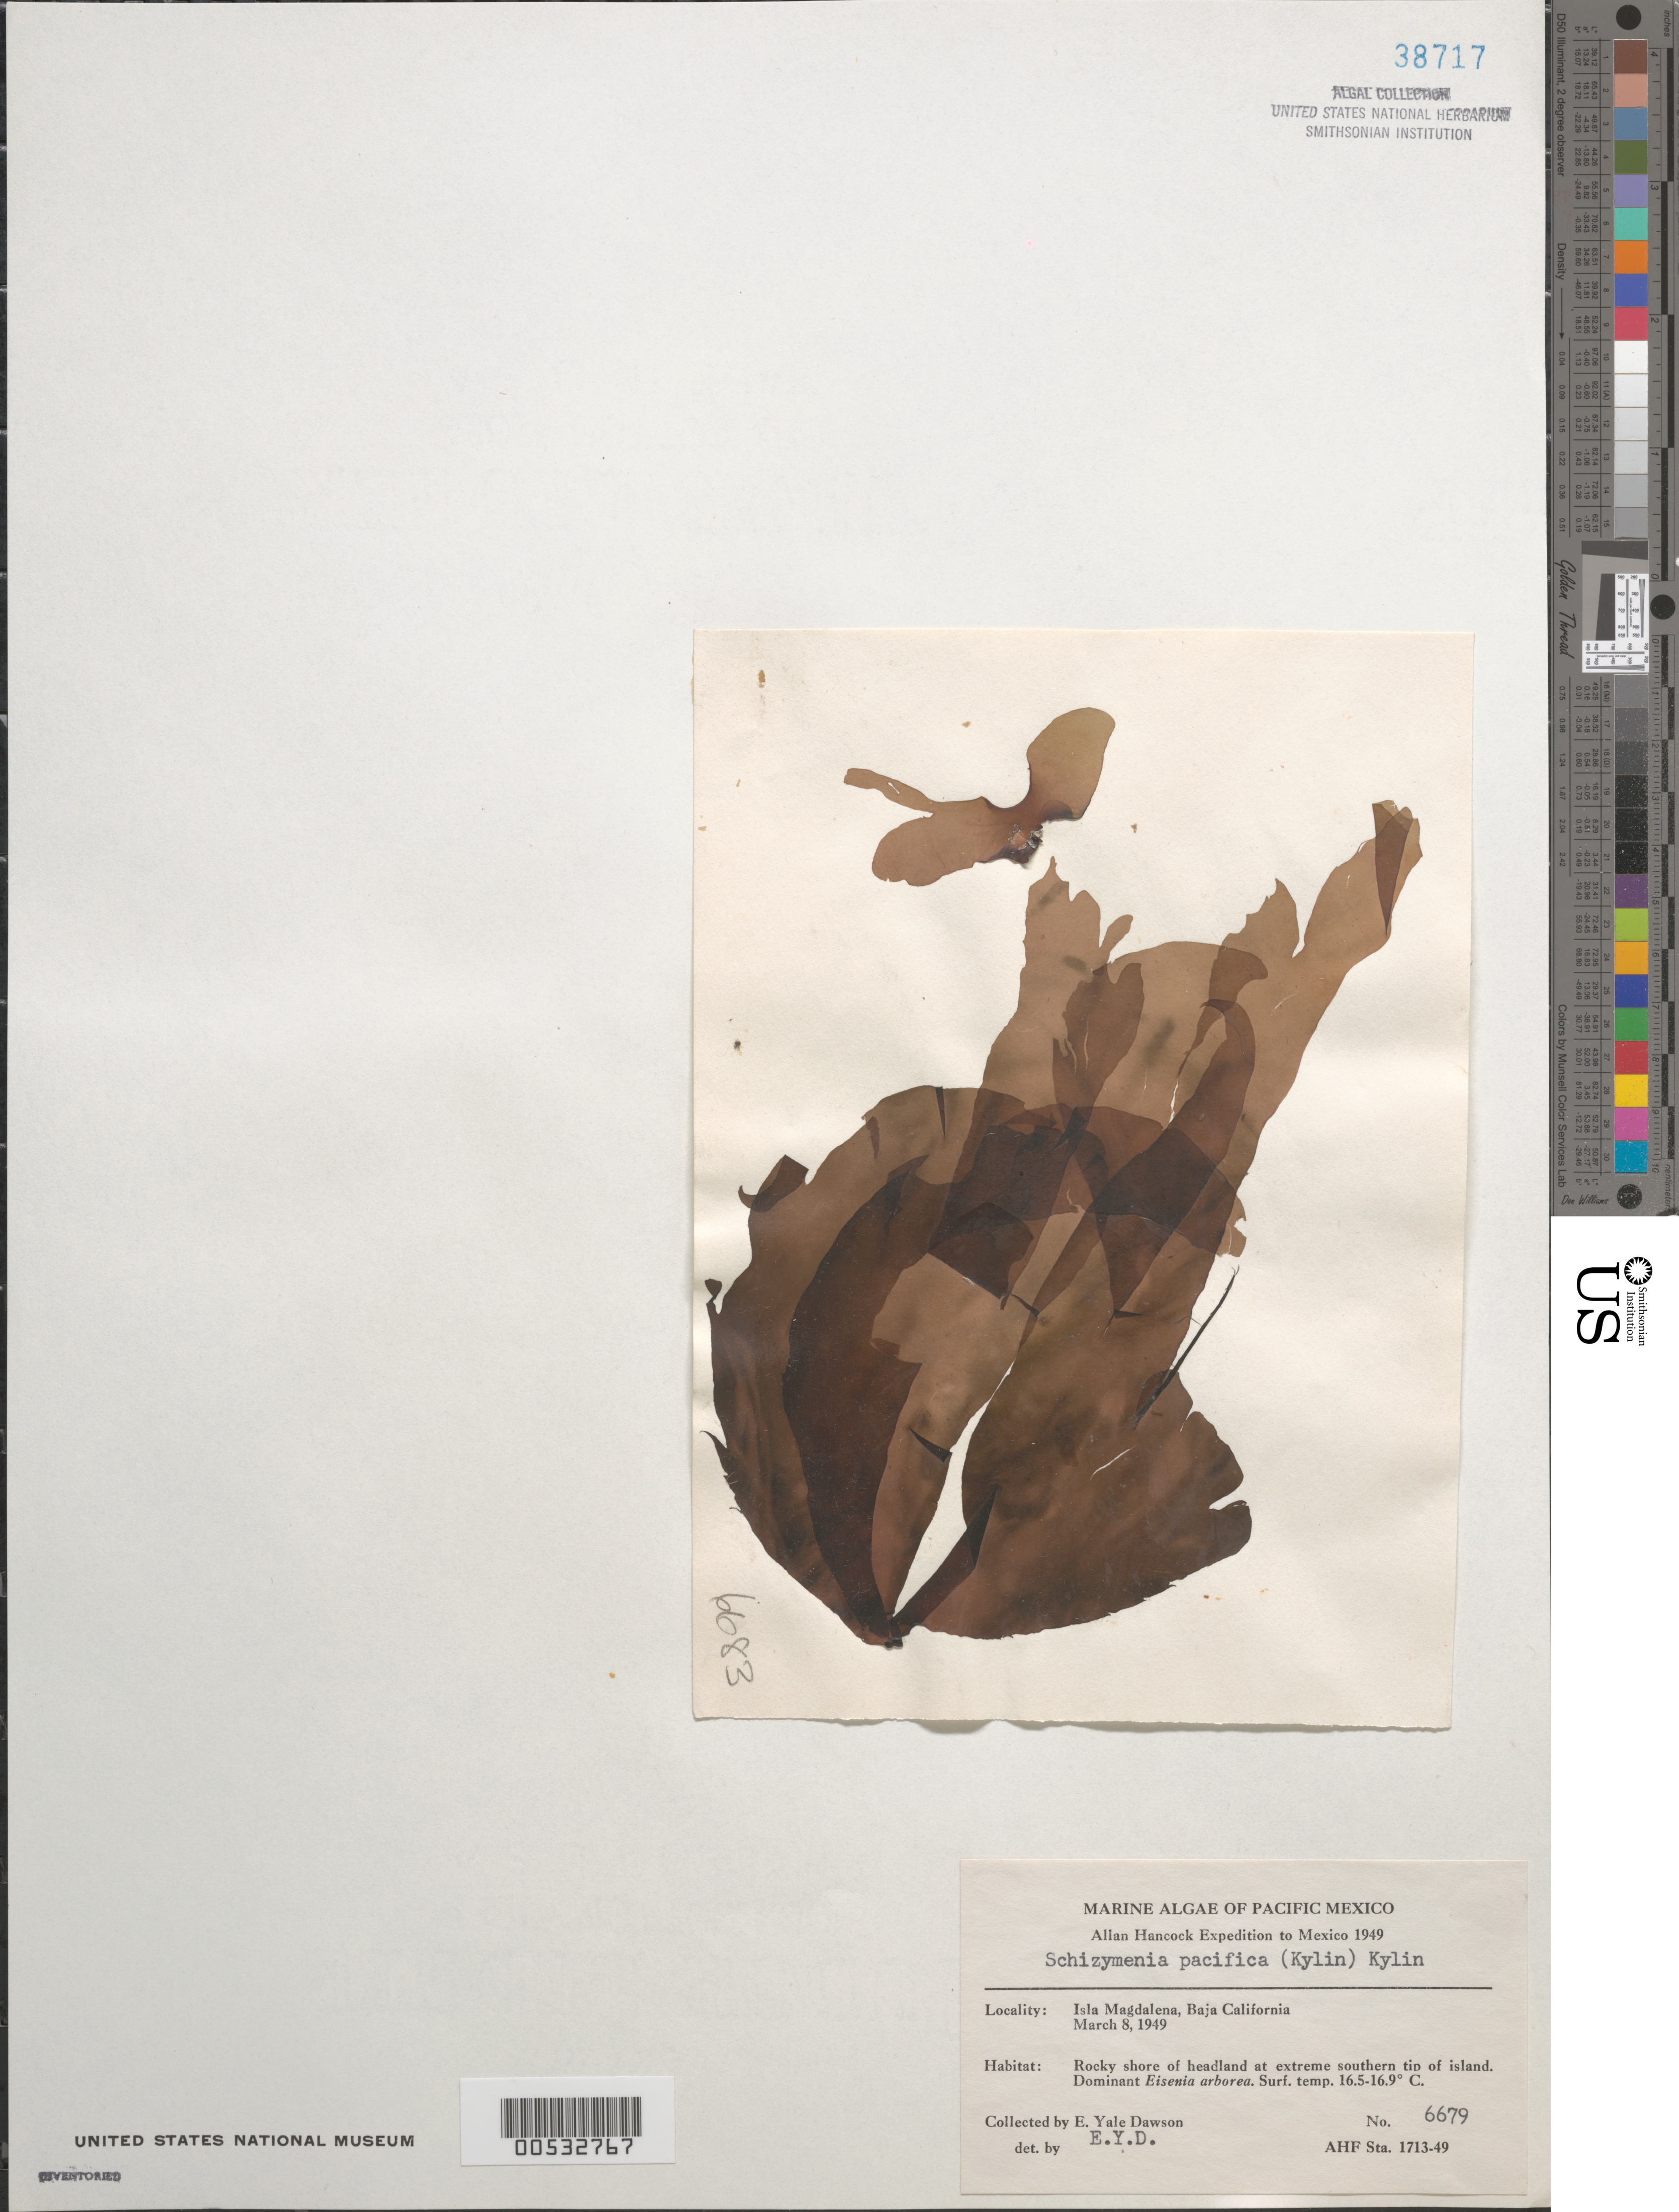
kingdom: Plantae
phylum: Rhodophyta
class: Florideophyceae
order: Nemastomatales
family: Schizymeniaceae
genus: Schizymenia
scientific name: Schizymenia pacifica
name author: (Kylin) Kylin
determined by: Dawson, E. Y.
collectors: E. Y. Dawson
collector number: EYD 6679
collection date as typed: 08 Mar 1949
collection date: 1949-03-08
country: Mexico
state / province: Baja California Sur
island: Isla Magdalena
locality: Southern part of island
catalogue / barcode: US 38717